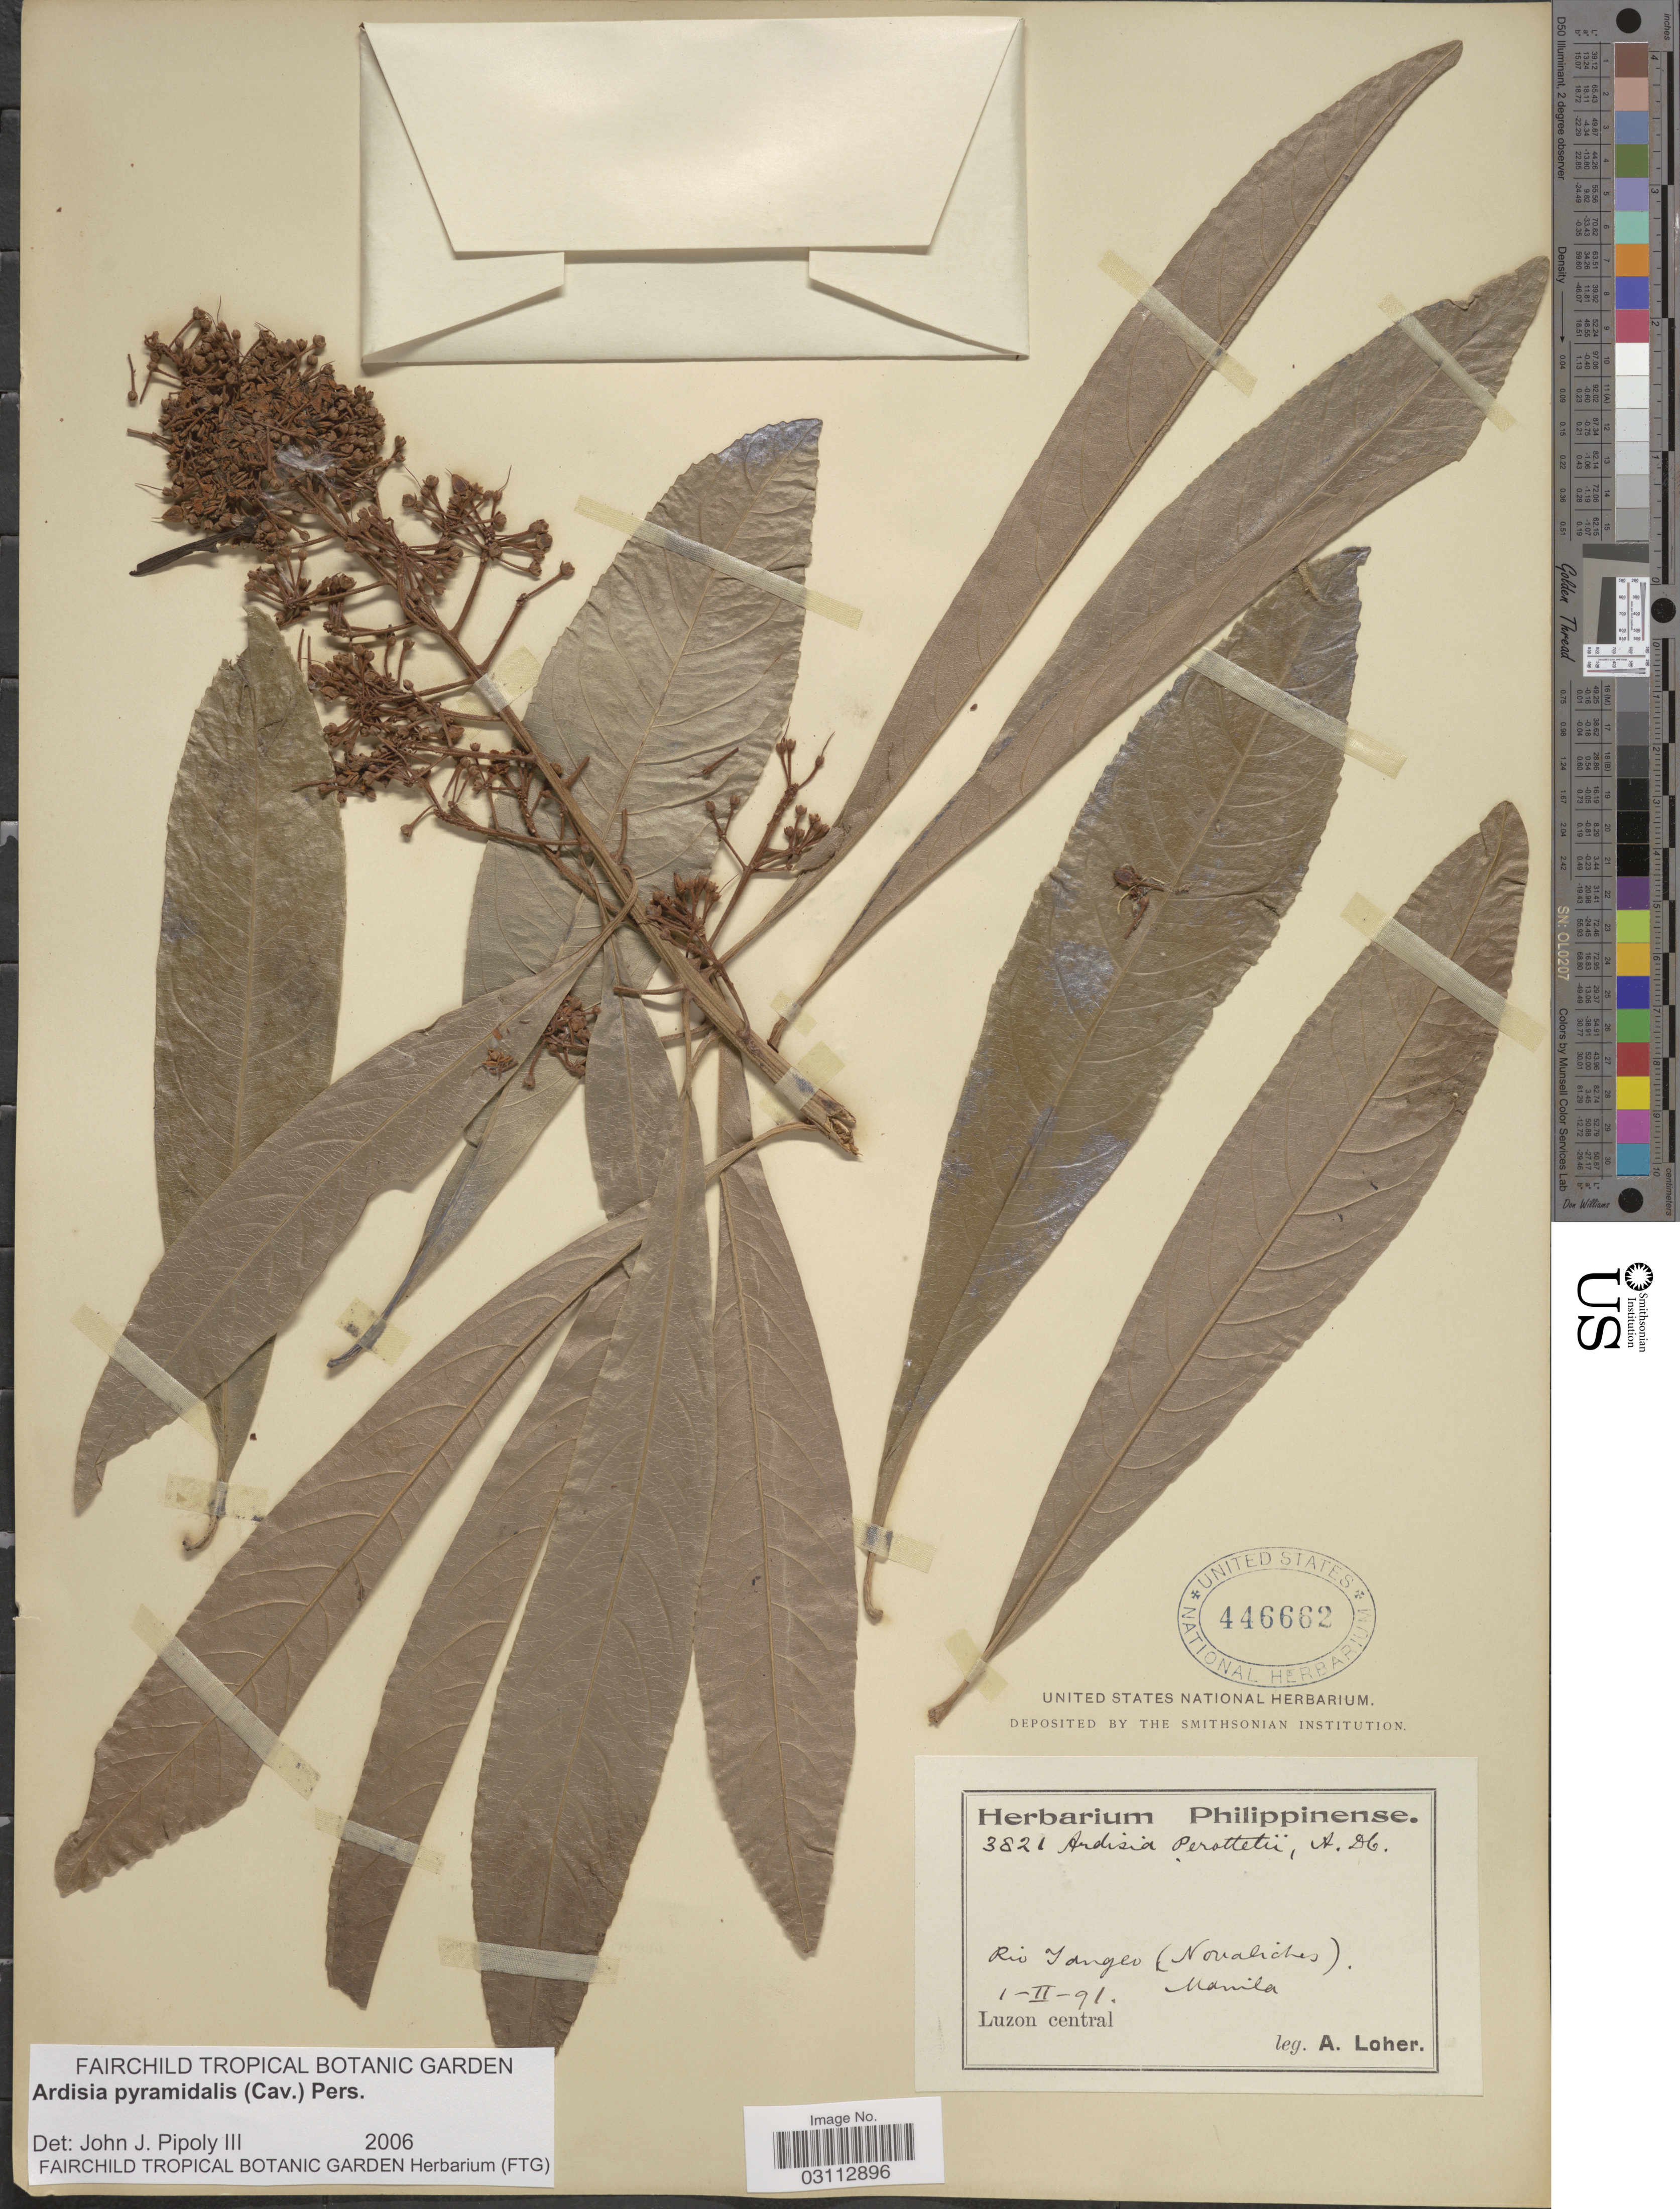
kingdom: Plantae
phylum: Tracheophyta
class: Magnoliopsida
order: Ericales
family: Primulaceae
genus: Ardisia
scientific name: Ardisia pyramidalis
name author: (Cav.) Pers.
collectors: A. Loher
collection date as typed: Transcribed d/m/y: 1/2/91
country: Philippines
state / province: Central Luzon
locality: Rio Tangeo (Novaliches). Manila. Luzon central.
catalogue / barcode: US 446662